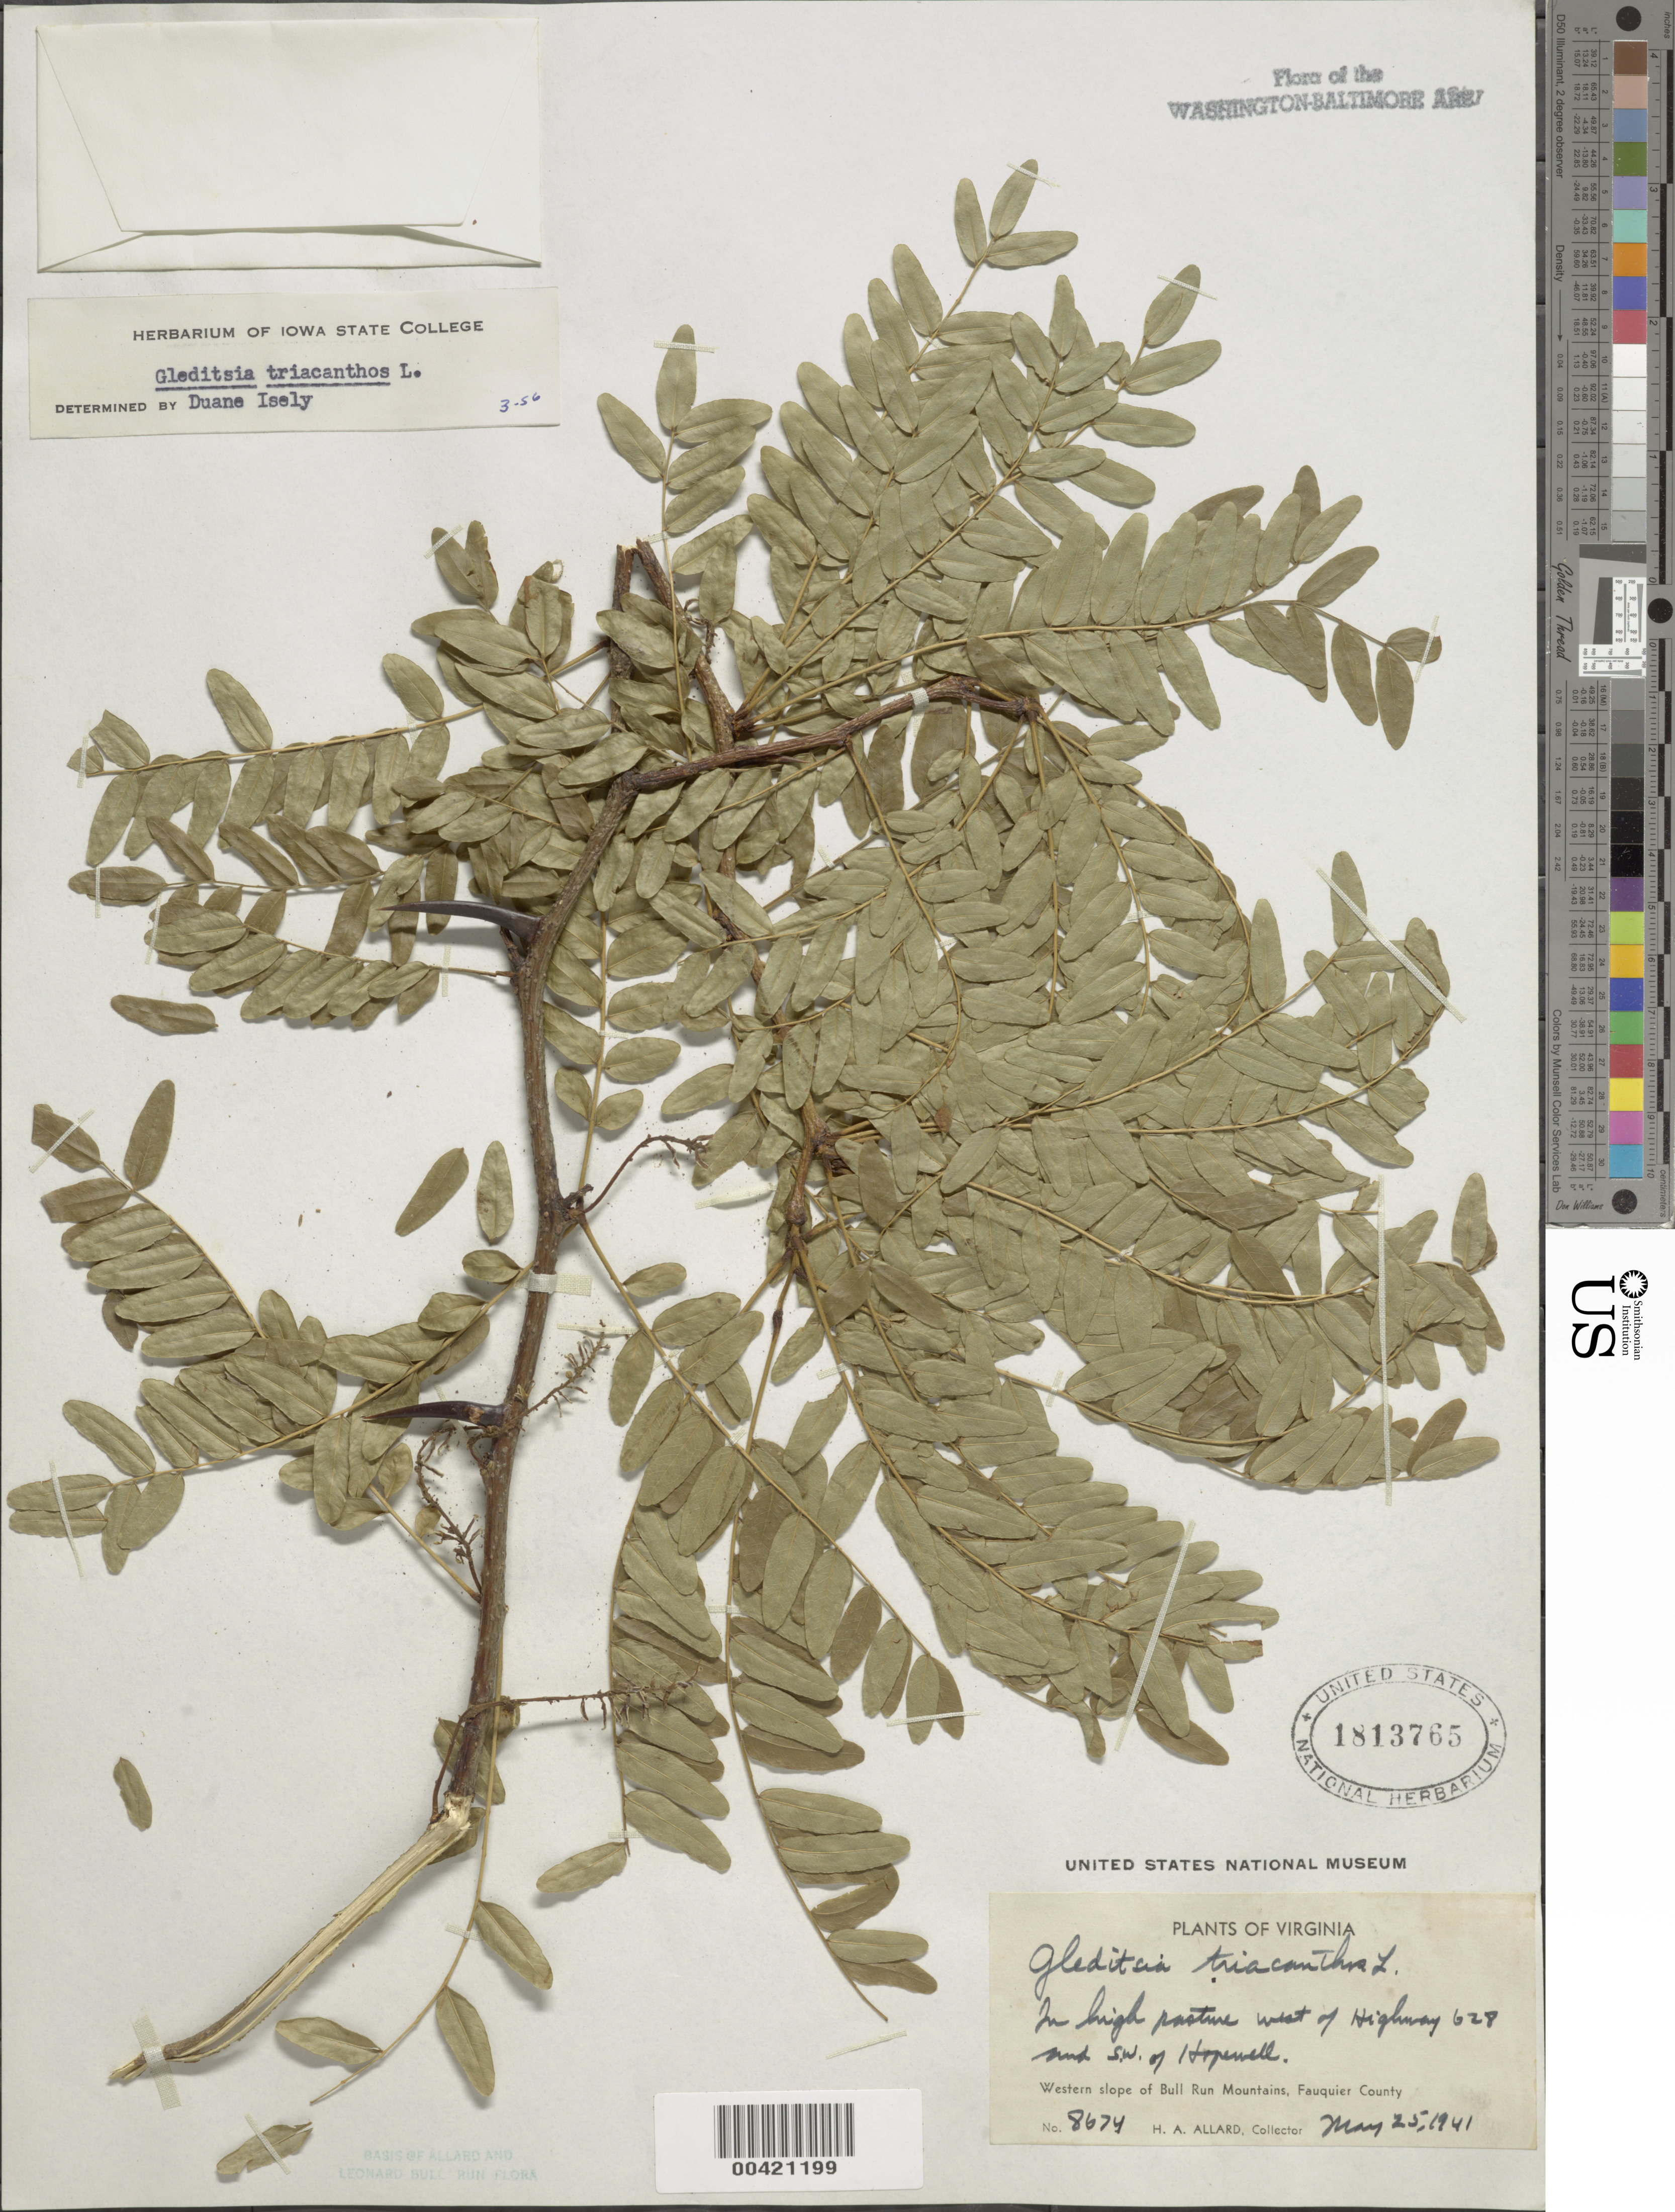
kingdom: Plantae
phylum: Tracheophyta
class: Magnoliopsida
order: Fabales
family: Fabaceae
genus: Gleditsia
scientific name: Gleditsia triacanthos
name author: L.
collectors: H. A. Allard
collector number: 8674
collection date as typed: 25 May 1941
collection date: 1941-05-25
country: United States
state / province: Virginia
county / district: Fauquier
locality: West of Highway 628 and southwest of Hopewell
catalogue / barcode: US 1813765